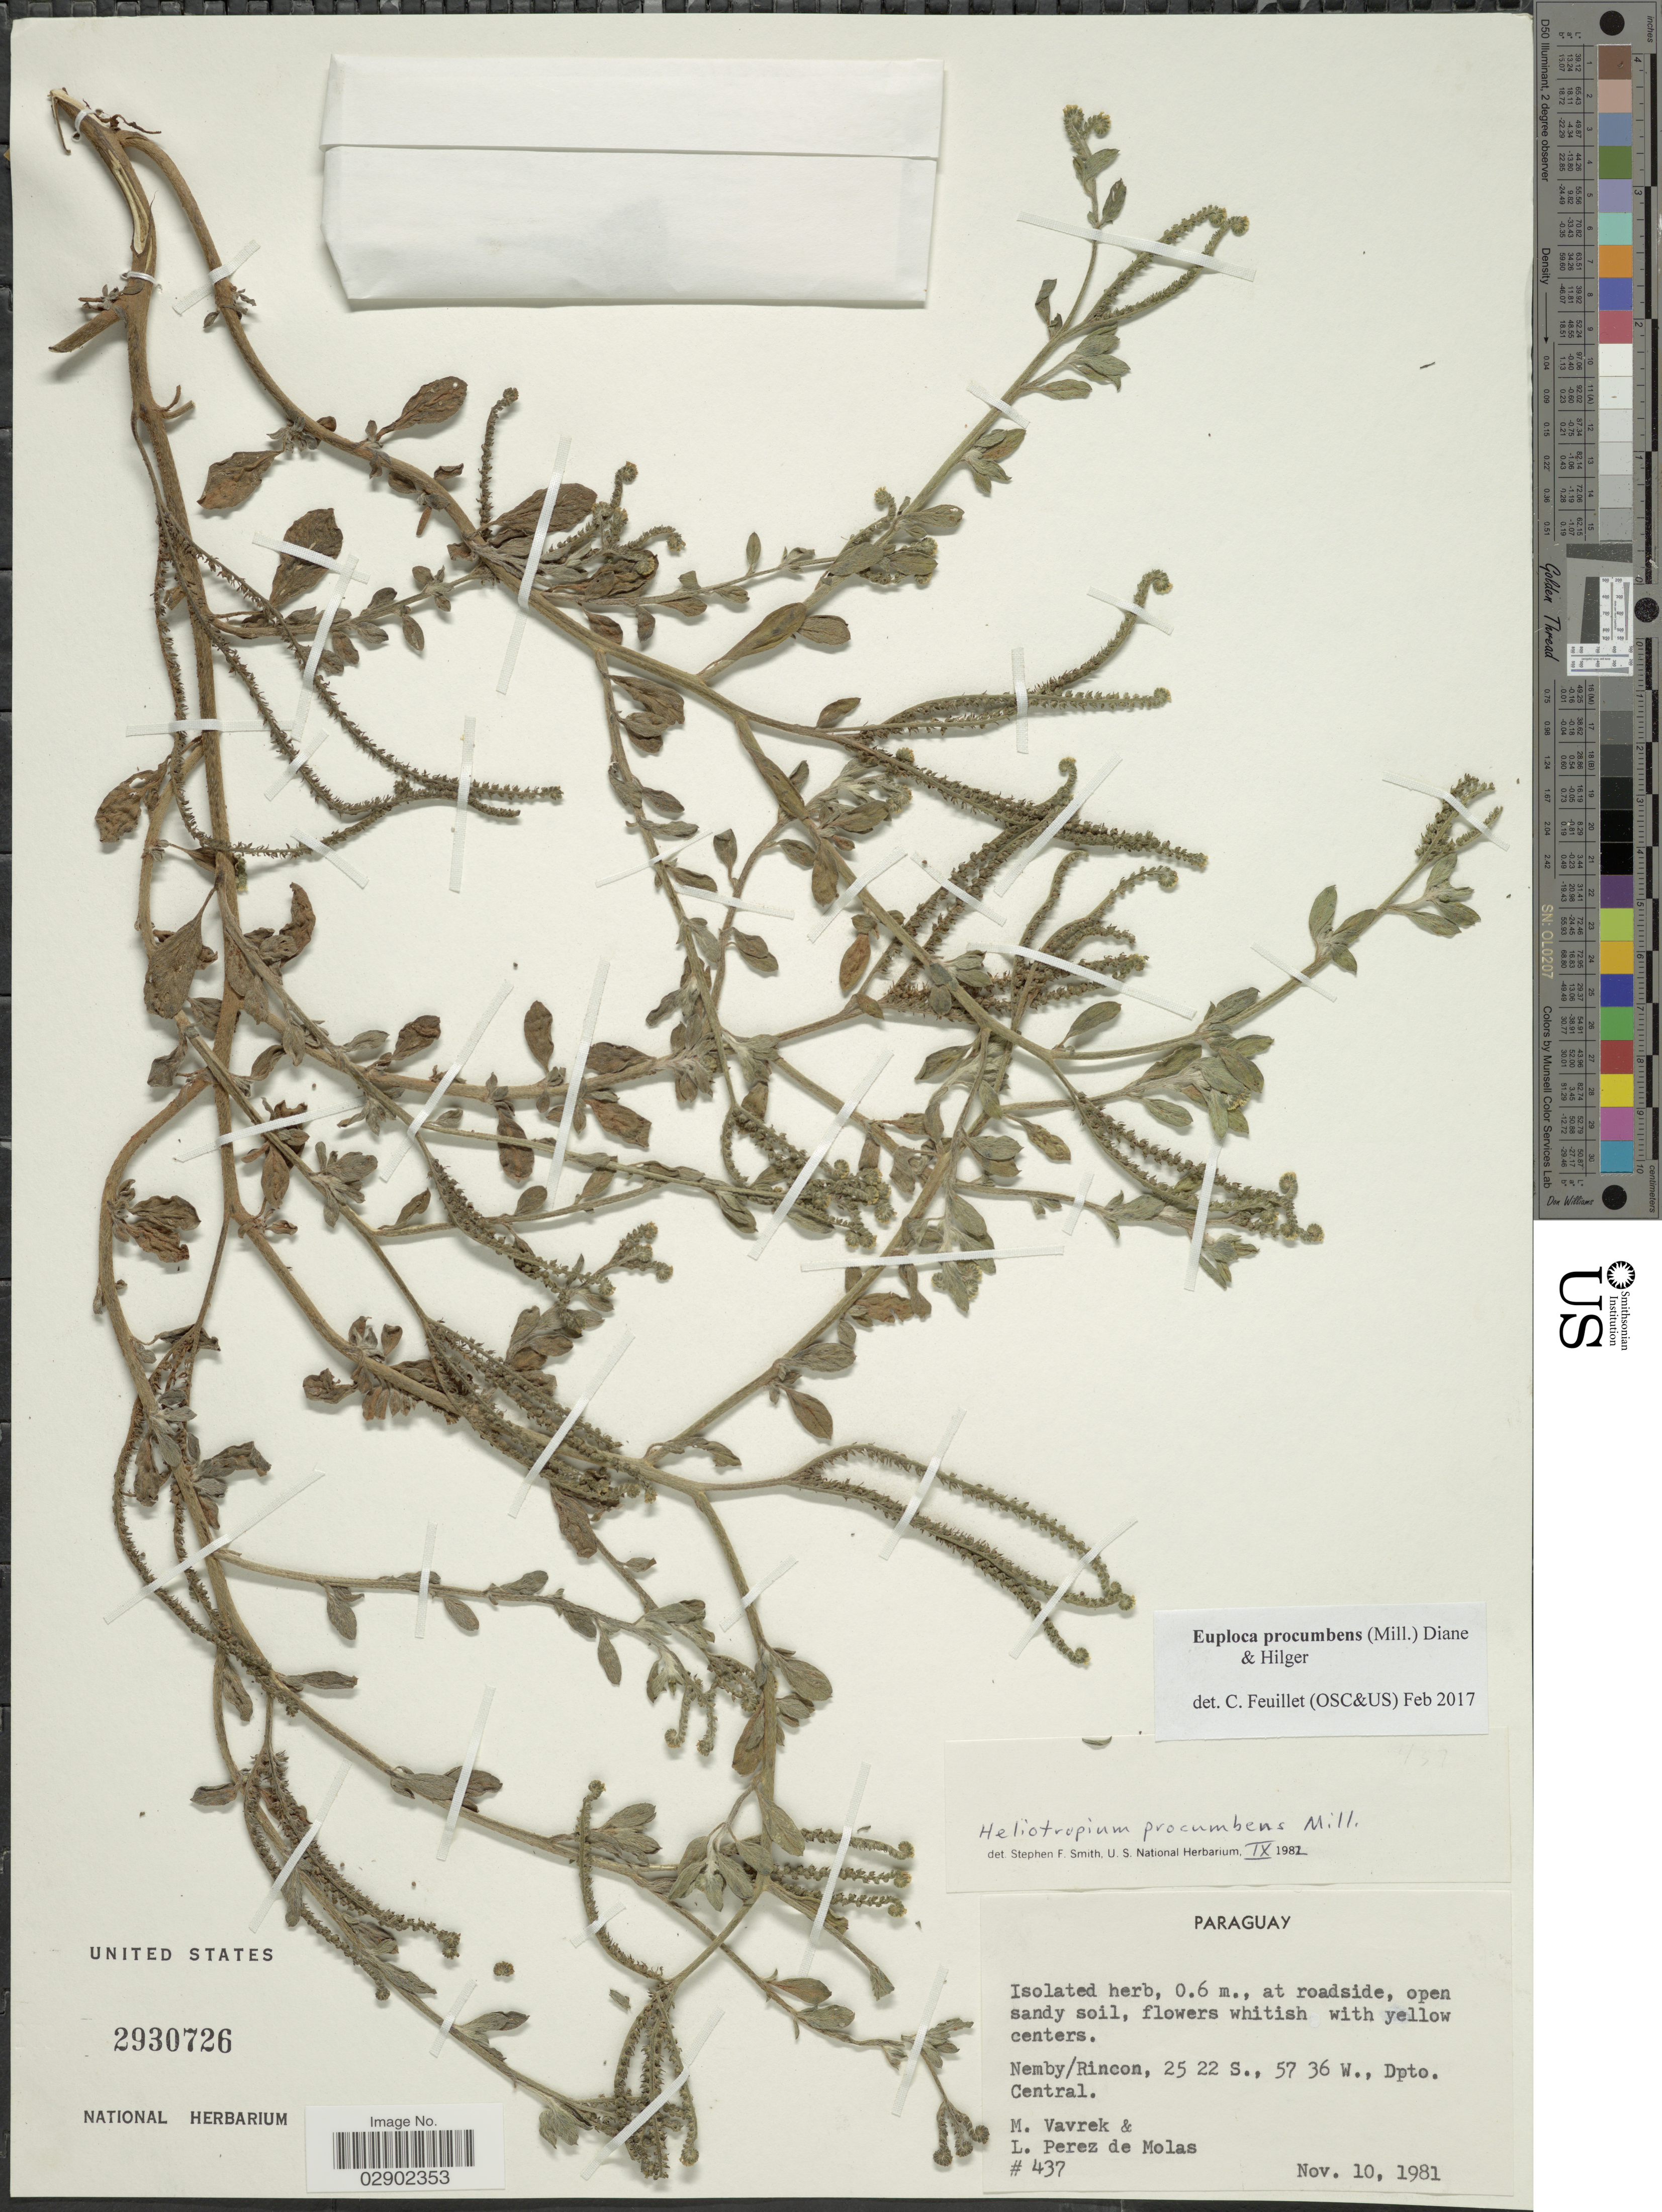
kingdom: Plantae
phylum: Tracheophyta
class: Magnoliopsida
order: Boraginales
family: Heliotropiaceae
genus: Euploca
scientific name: Euploca procumbens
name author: (Mill.) Diane & Hilger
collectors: M. Vavrek & L. Perez de Molas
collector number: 437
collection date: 1981-11-10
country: Paraguay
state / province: Central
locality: Nemby/ Rincon. Dpto. Central.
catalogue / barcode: US 2930726